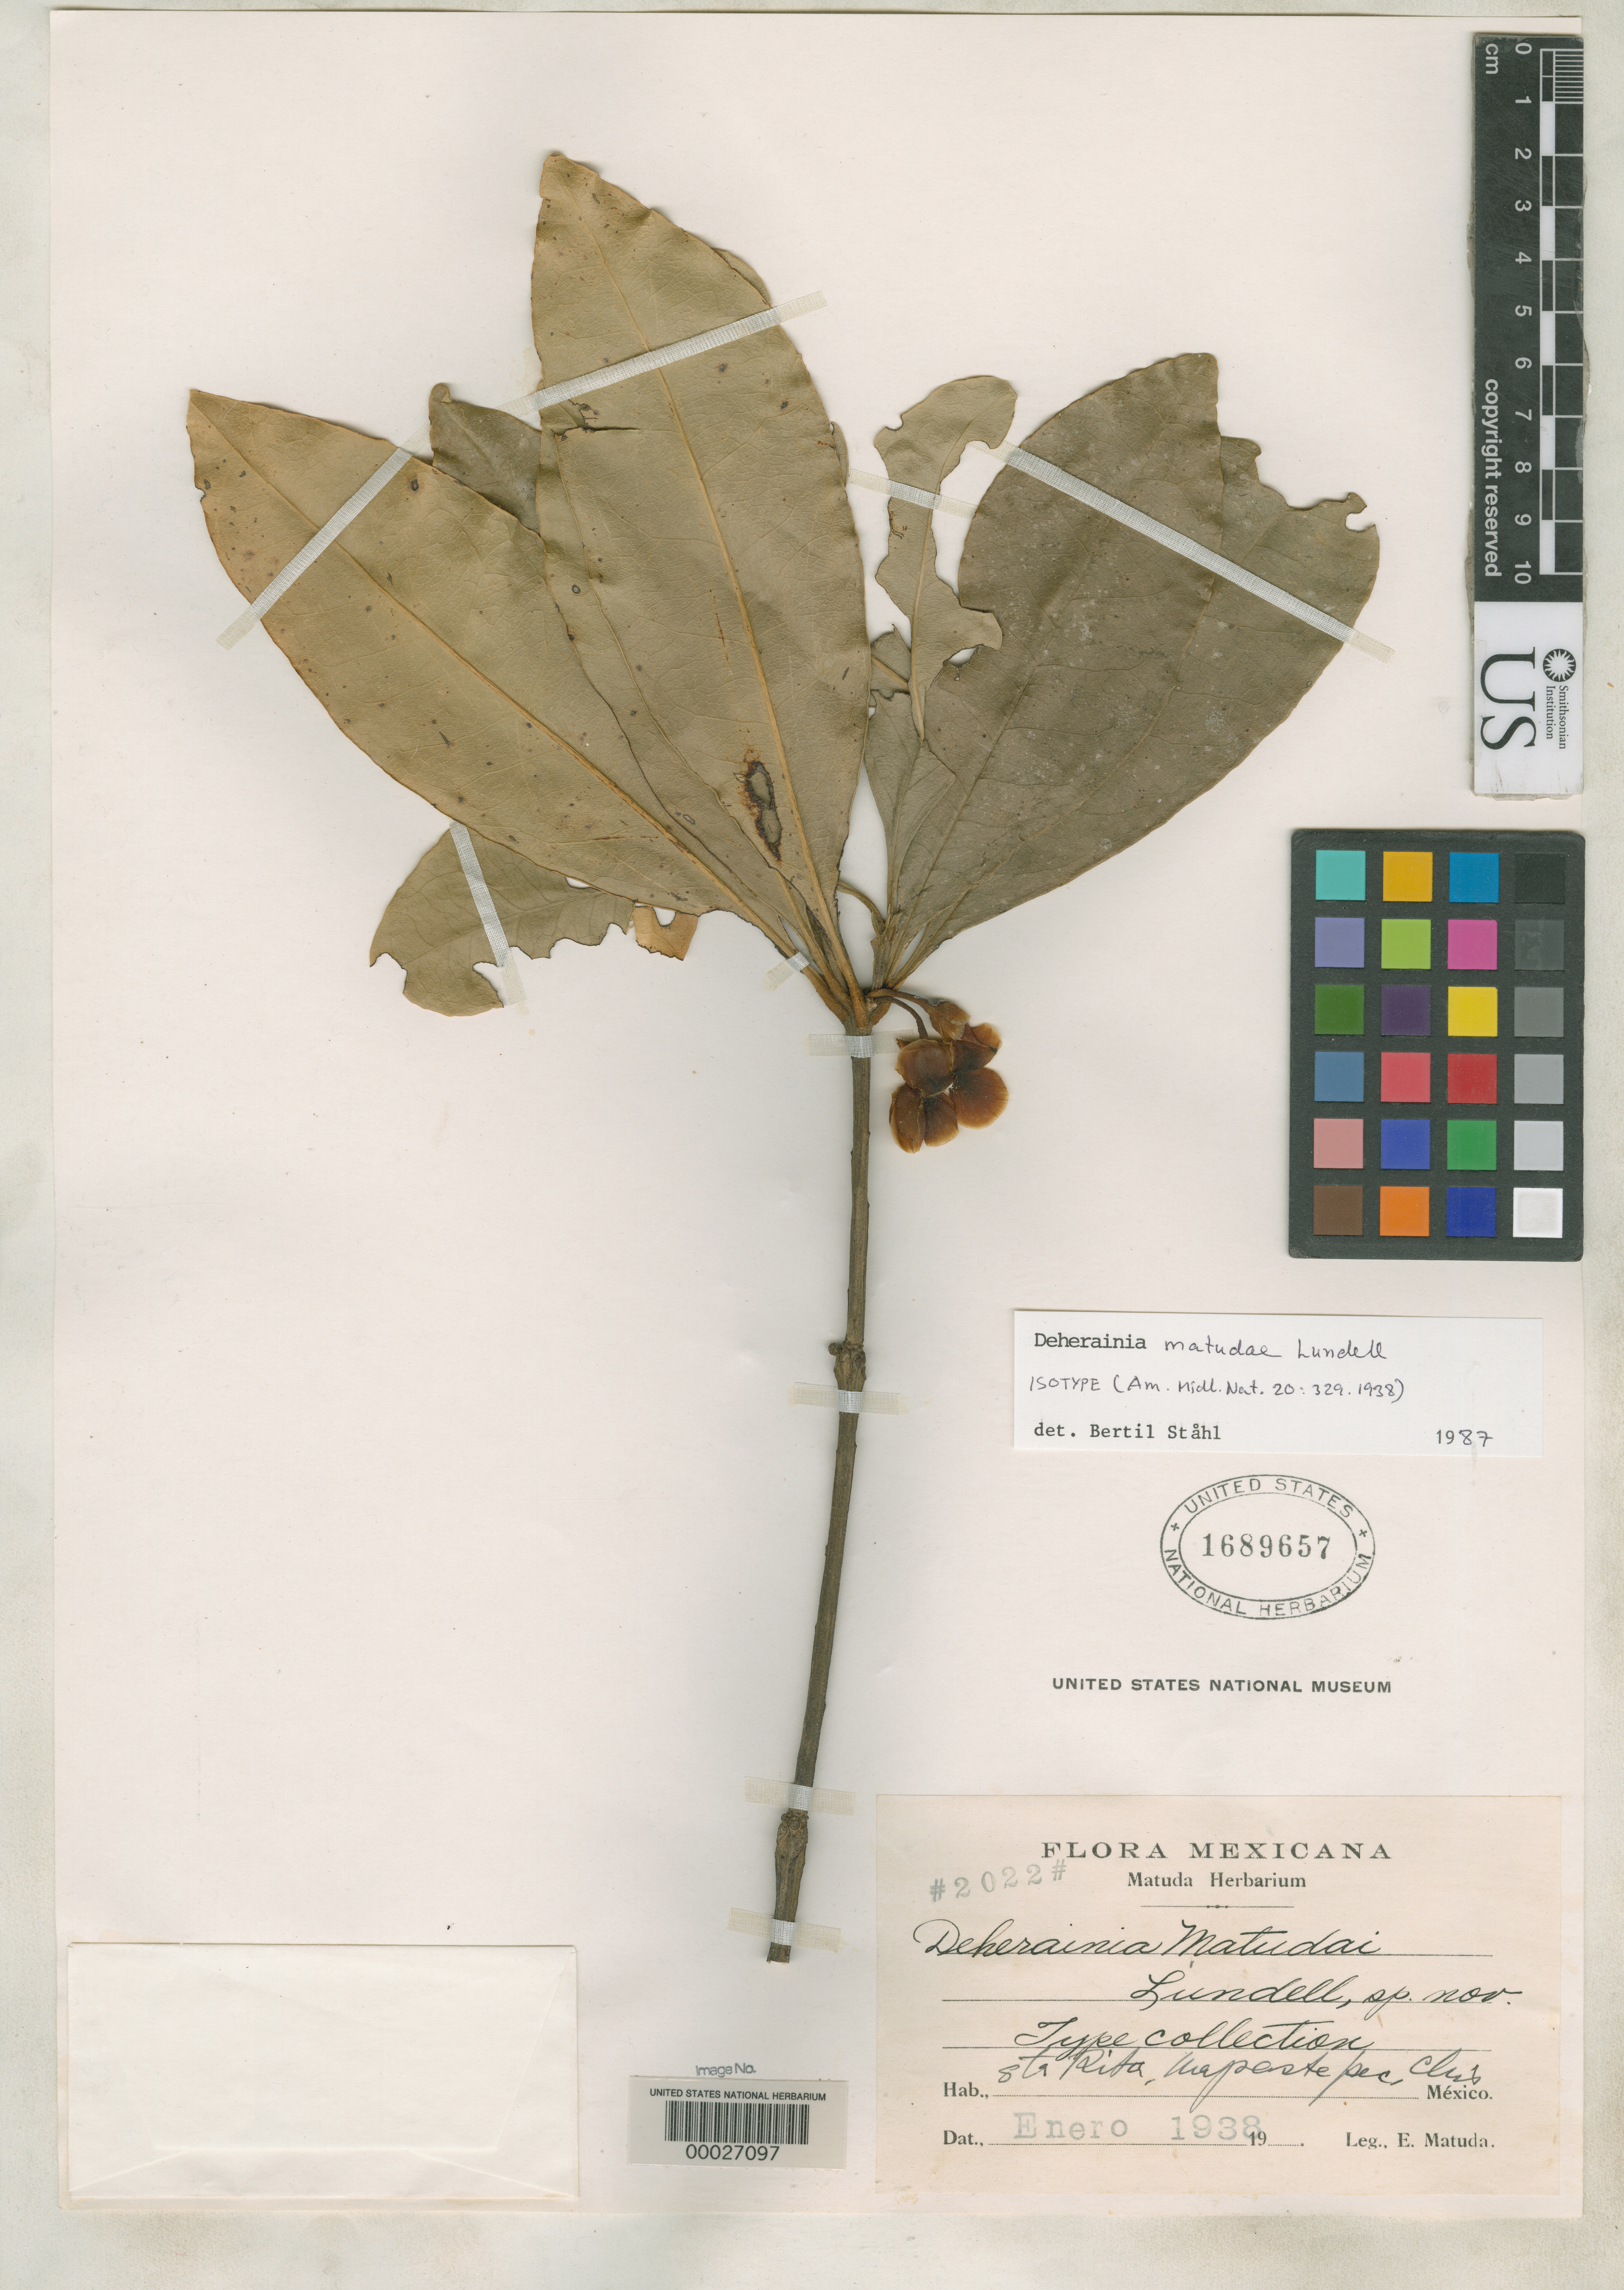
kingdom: Plantae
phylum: Tracheophyta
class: Magnoliopsida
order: Ericales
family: Primulaceae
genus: Deherainia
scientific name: Deherainia matudai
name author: Lundell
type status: Isotype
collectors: E. Matuda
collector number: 2022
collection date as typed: Jan 1938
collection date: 1938-01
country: Mexico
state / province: Chiapas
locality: Santa Rita, Mapastepec.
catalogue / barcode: US 1689657